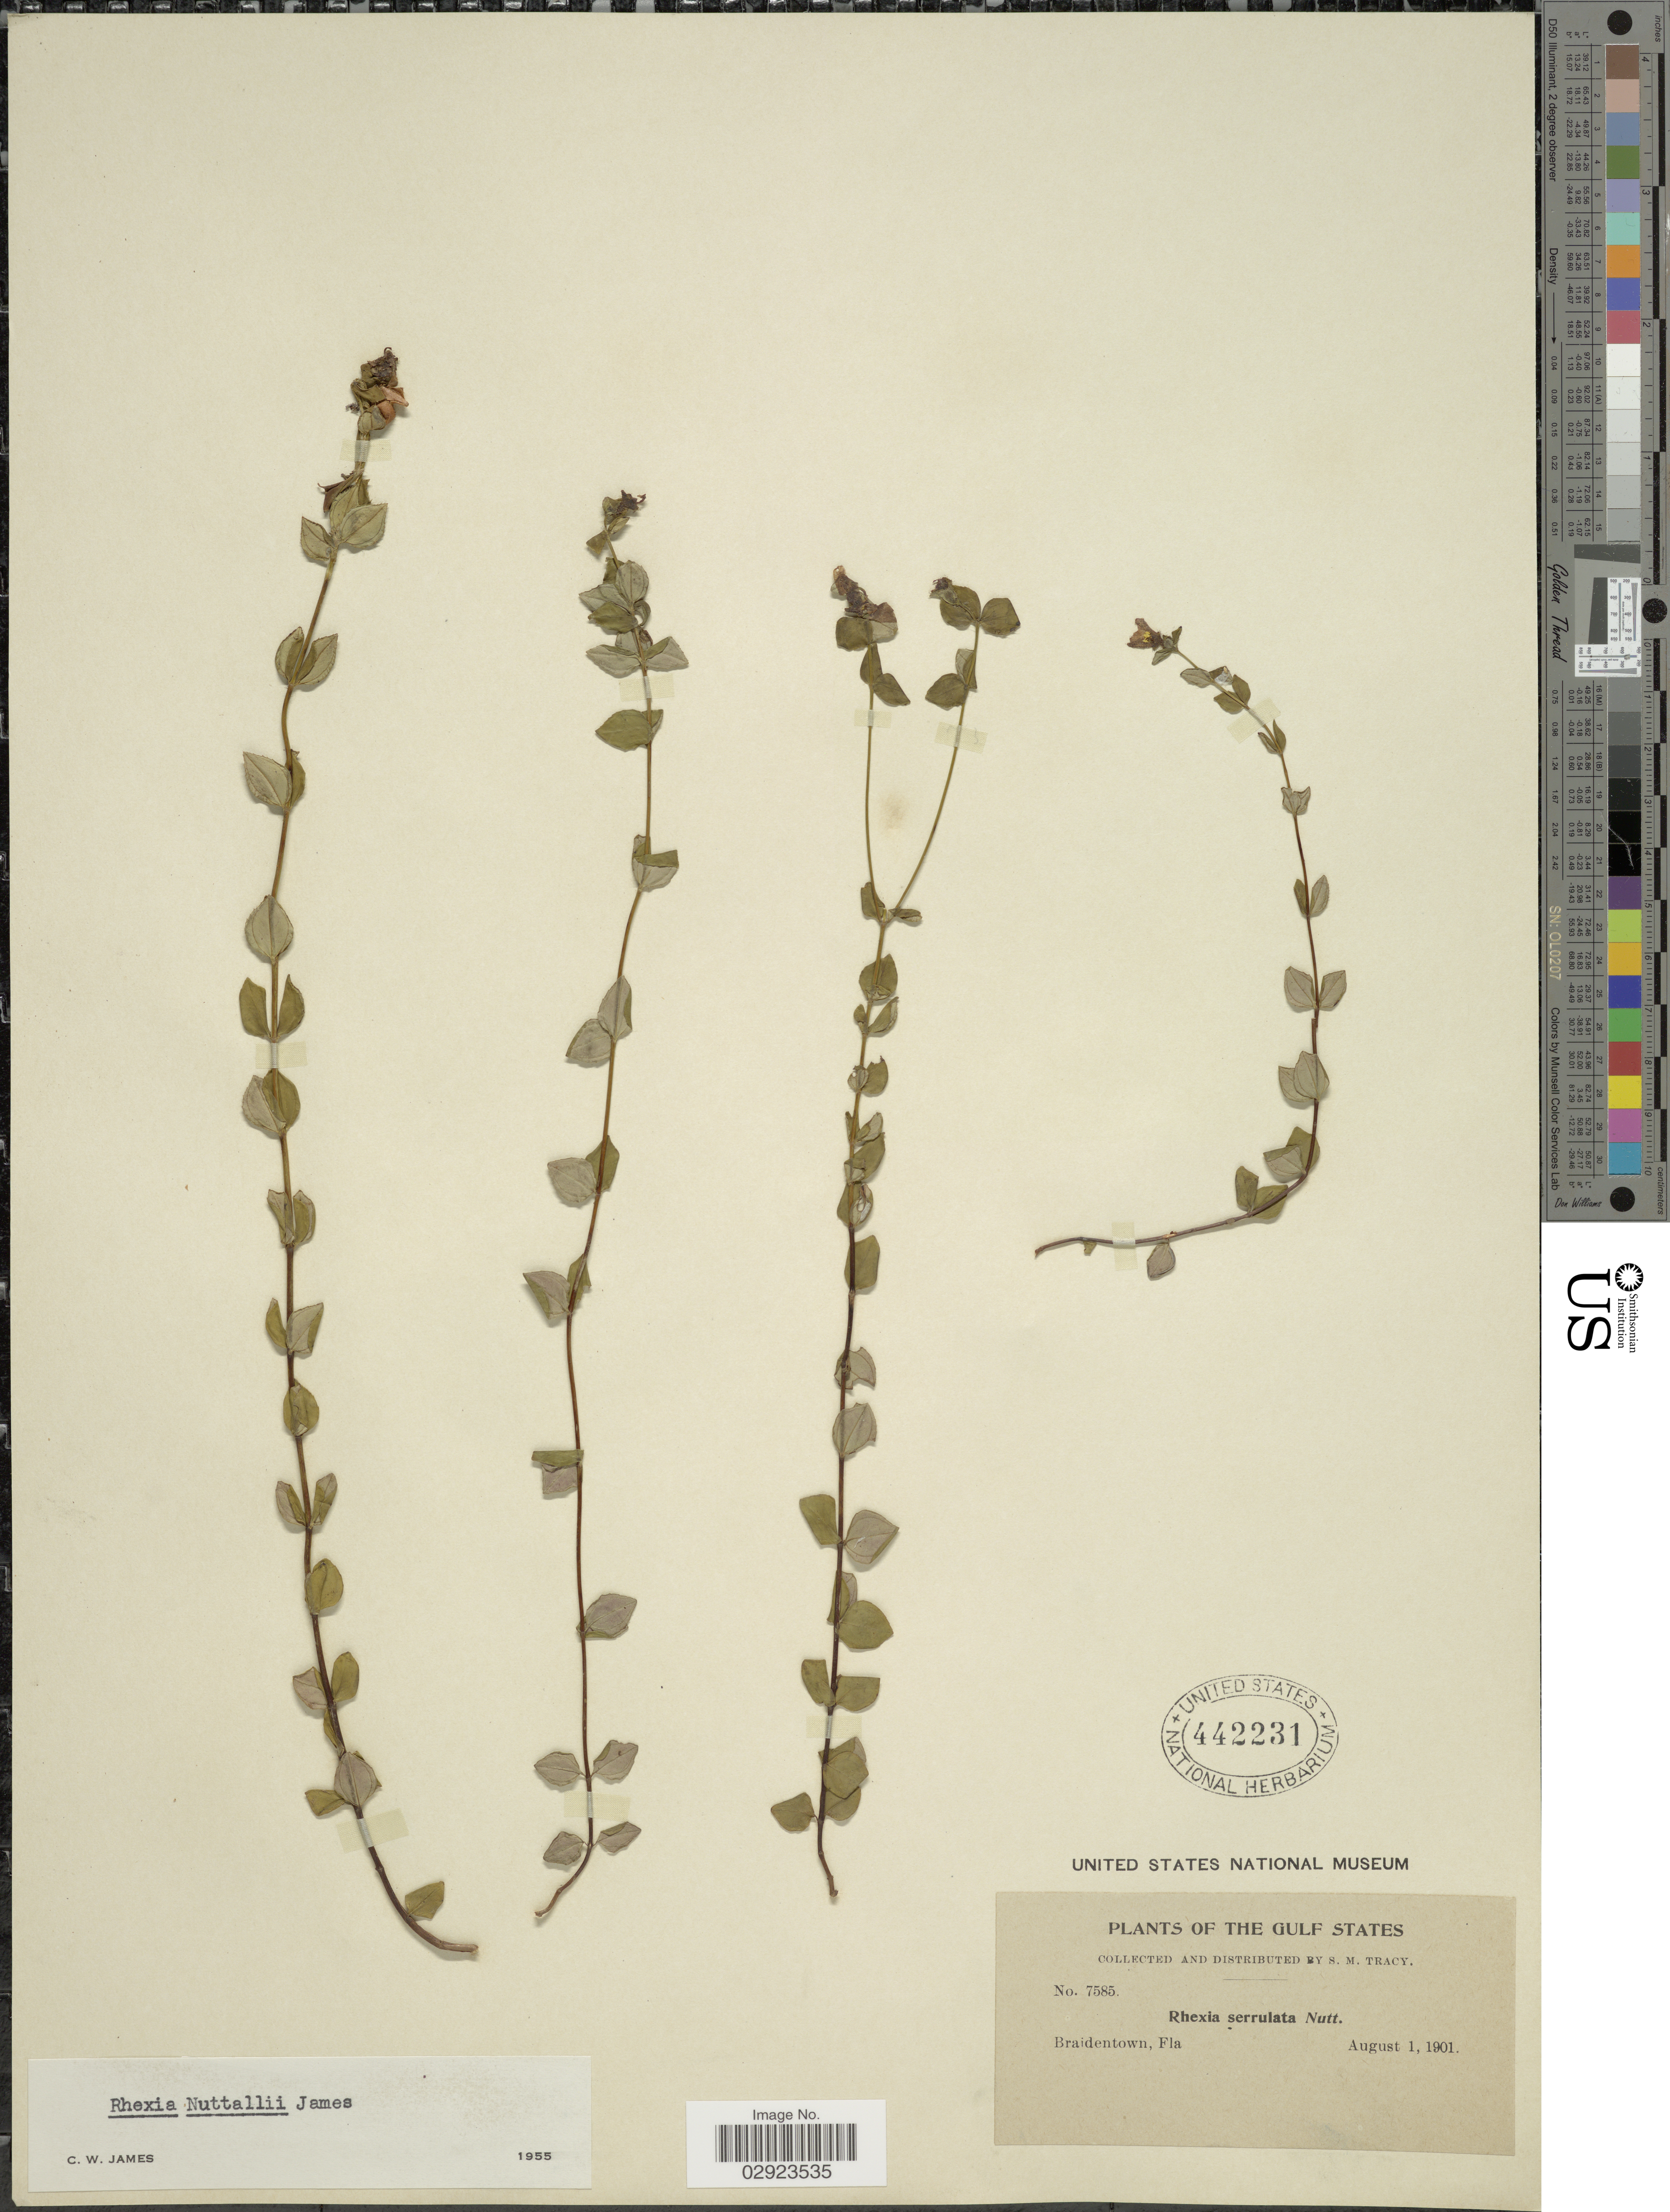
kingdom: Plantae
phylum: Tracheophyta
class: Magnoliopsida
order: Myrtales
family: Melastomataceae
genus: Rhexia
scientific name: Rhexia nuttallii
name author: C.W. James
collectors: S. M. Tracy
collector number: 7585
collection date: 1901-08-01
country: United States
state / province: Florida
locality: Gulf States. Braidentown.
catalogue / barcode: US 442231